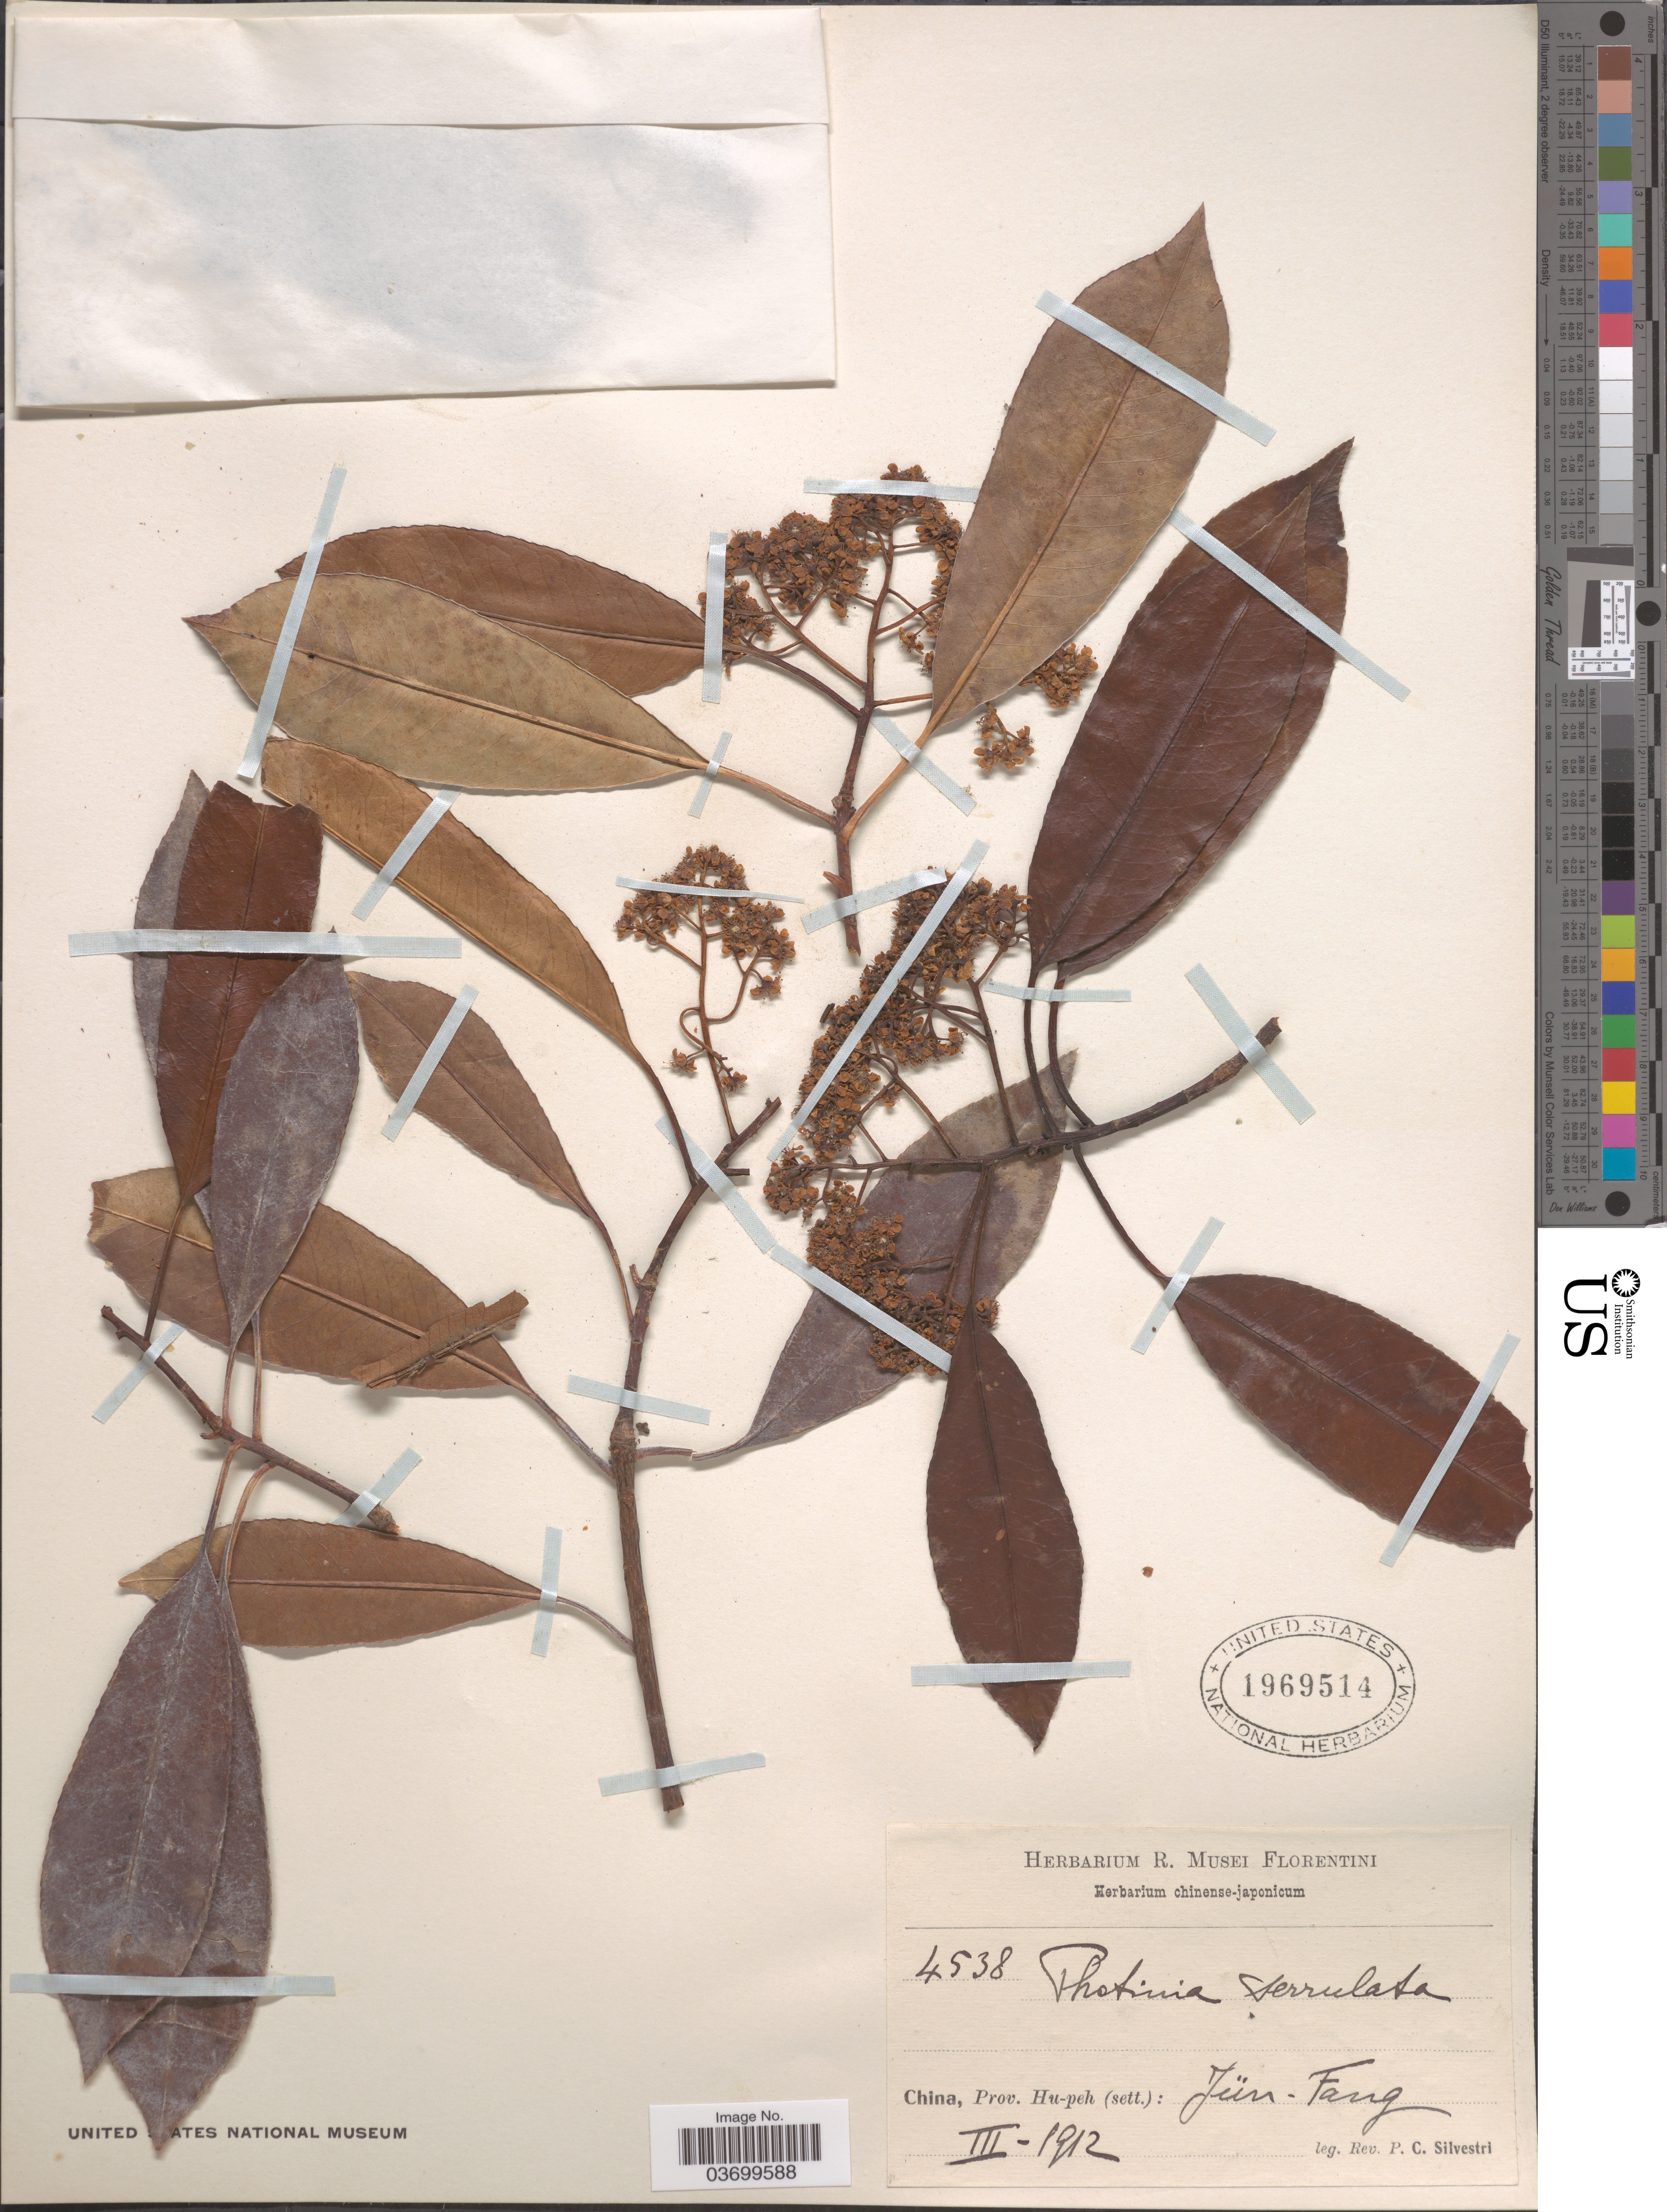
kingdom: Plantae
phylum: Tracheophyta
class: Magnoliopsida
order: Rosales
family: Rosaceae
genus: Photinia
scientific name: Photinia serrulata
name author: Franch. & Sav.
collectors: P. Silvestri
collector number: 4538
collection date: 1912-03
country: China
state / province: Hubei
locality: Prov. Hu-peh (sett.): Jün-Fang [interpreted].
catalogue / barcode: US 1969514